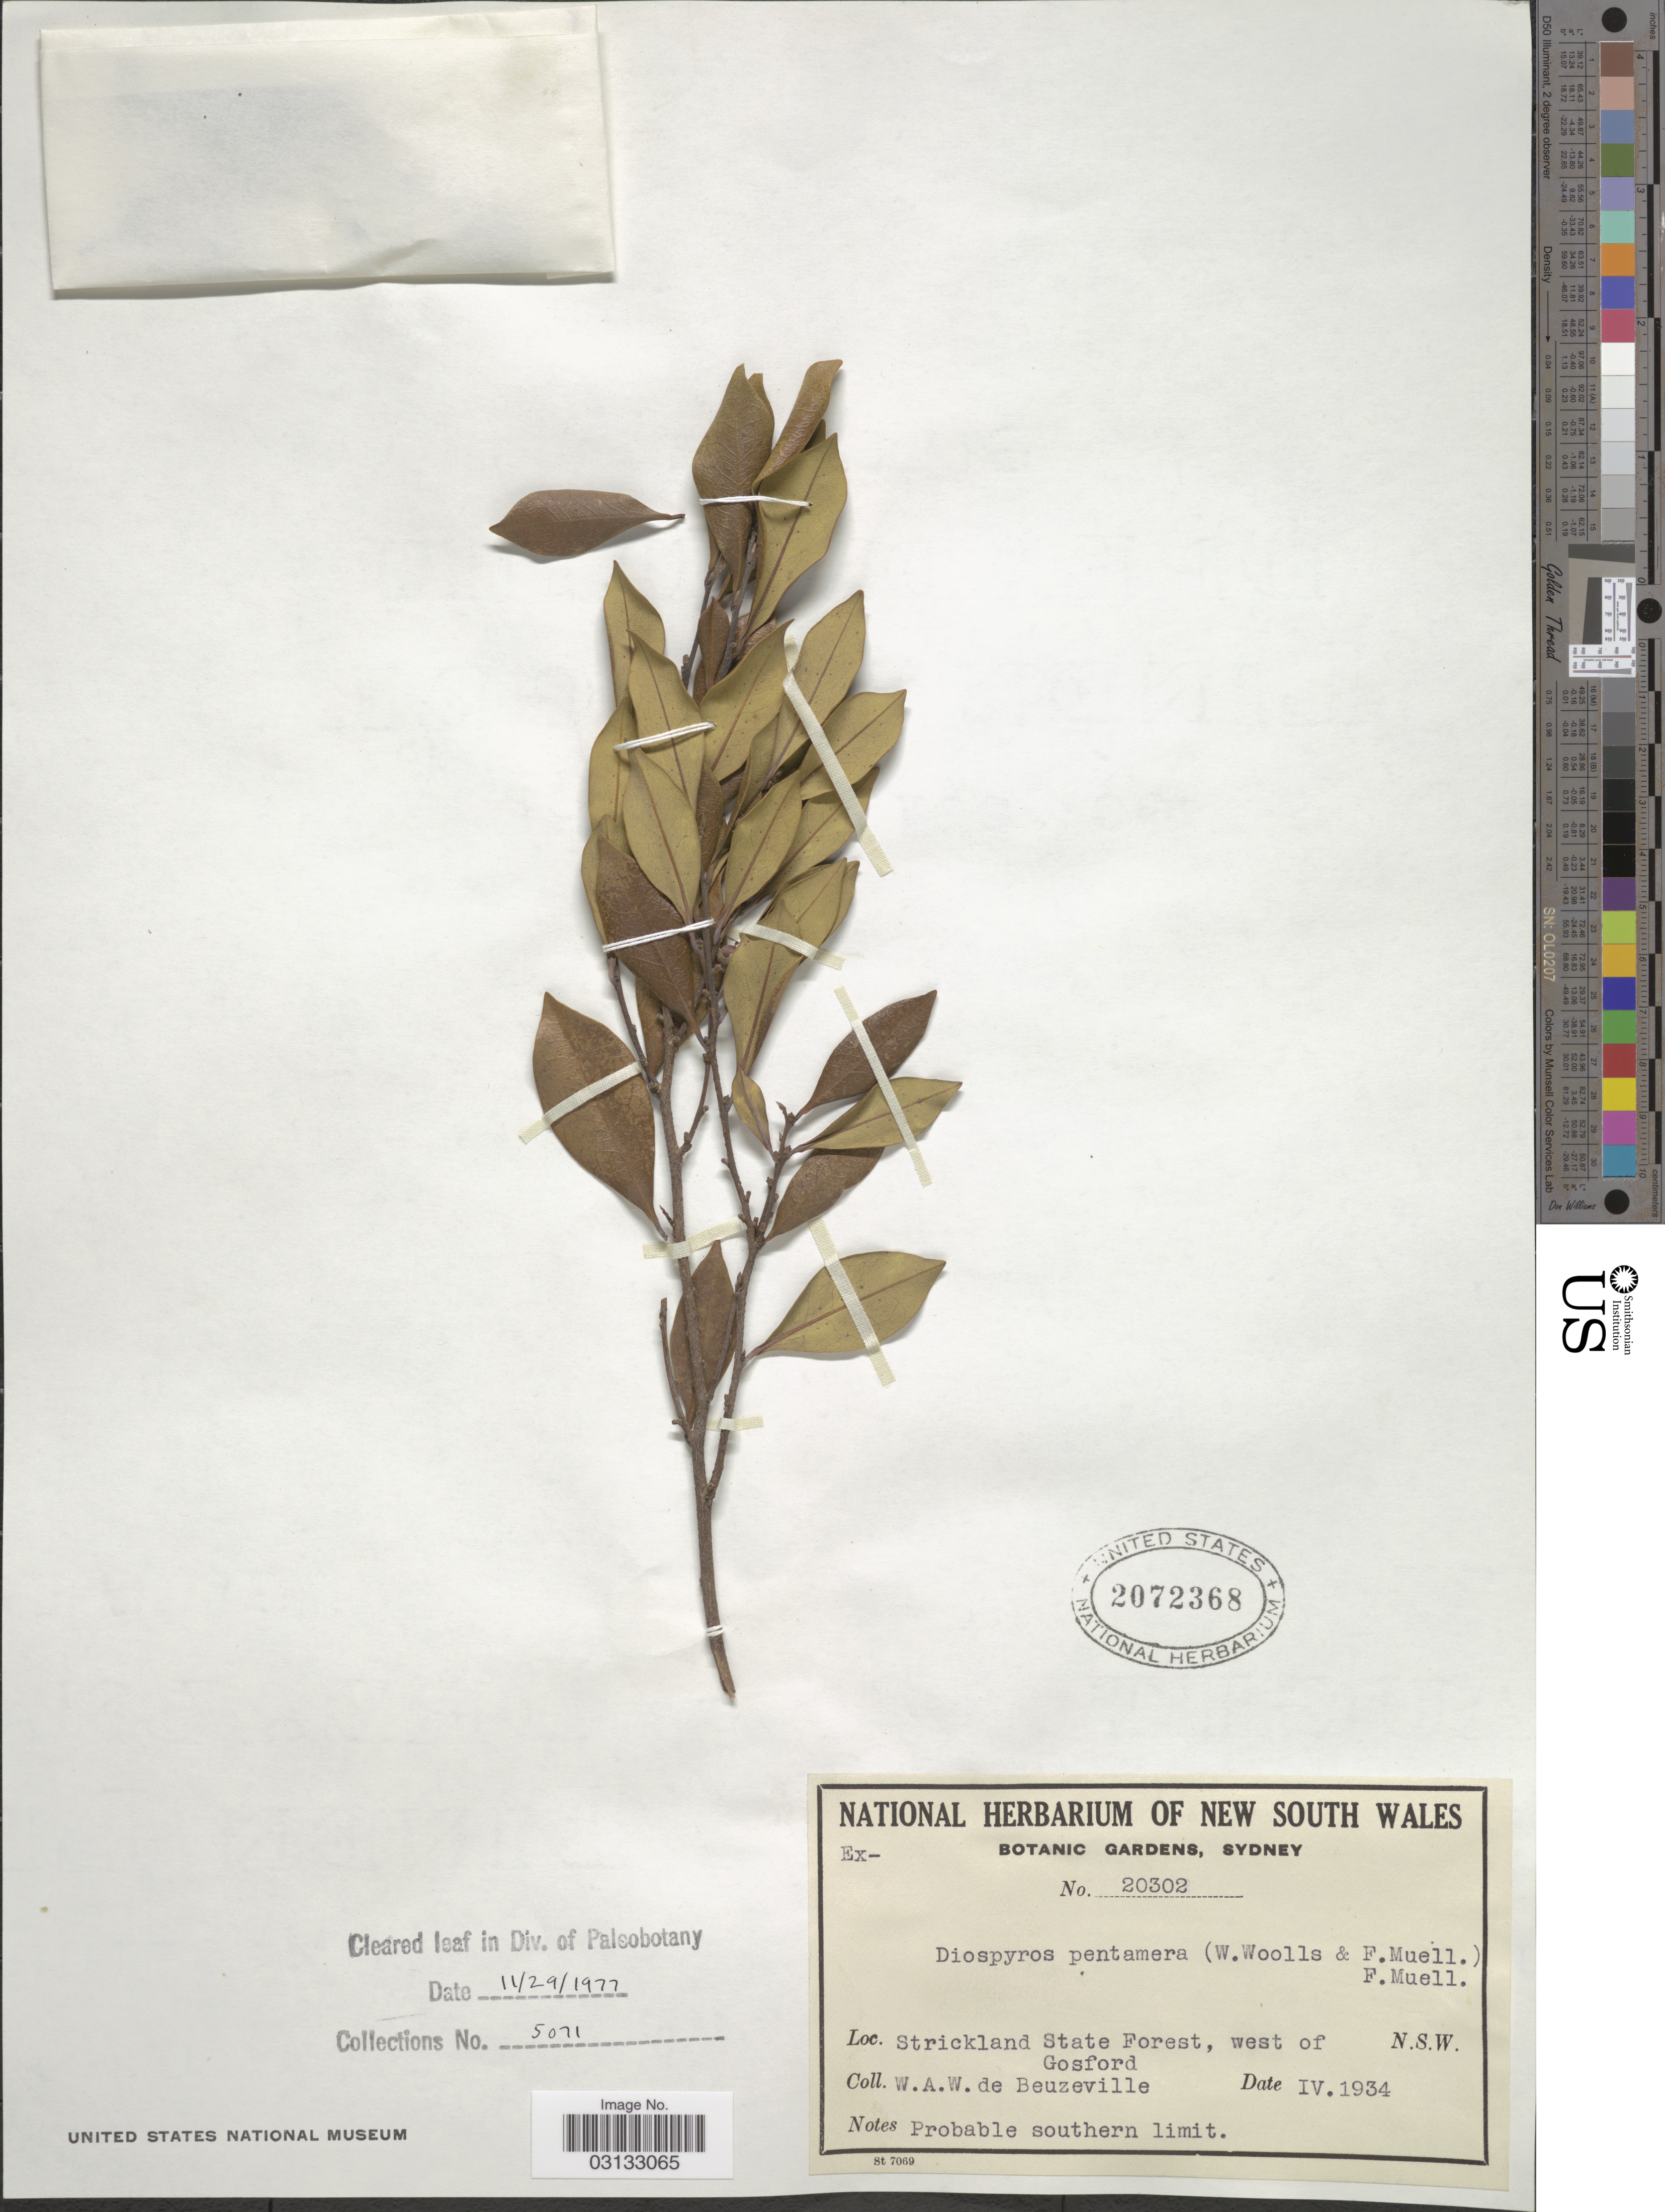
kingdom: Plantae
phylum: Tracheophyta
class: Magnoliopsida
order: Ericales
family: Ebenaceae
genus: Diospyros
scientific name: Diospyros pentamera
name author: (F. Muell.) Woods & F. Muell.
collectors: W. Beuzeville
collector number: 20302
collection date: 1934-04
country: Australia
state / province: New South Wales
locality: Strickland State Forest, west of Gosford.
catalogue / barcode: US 2072368